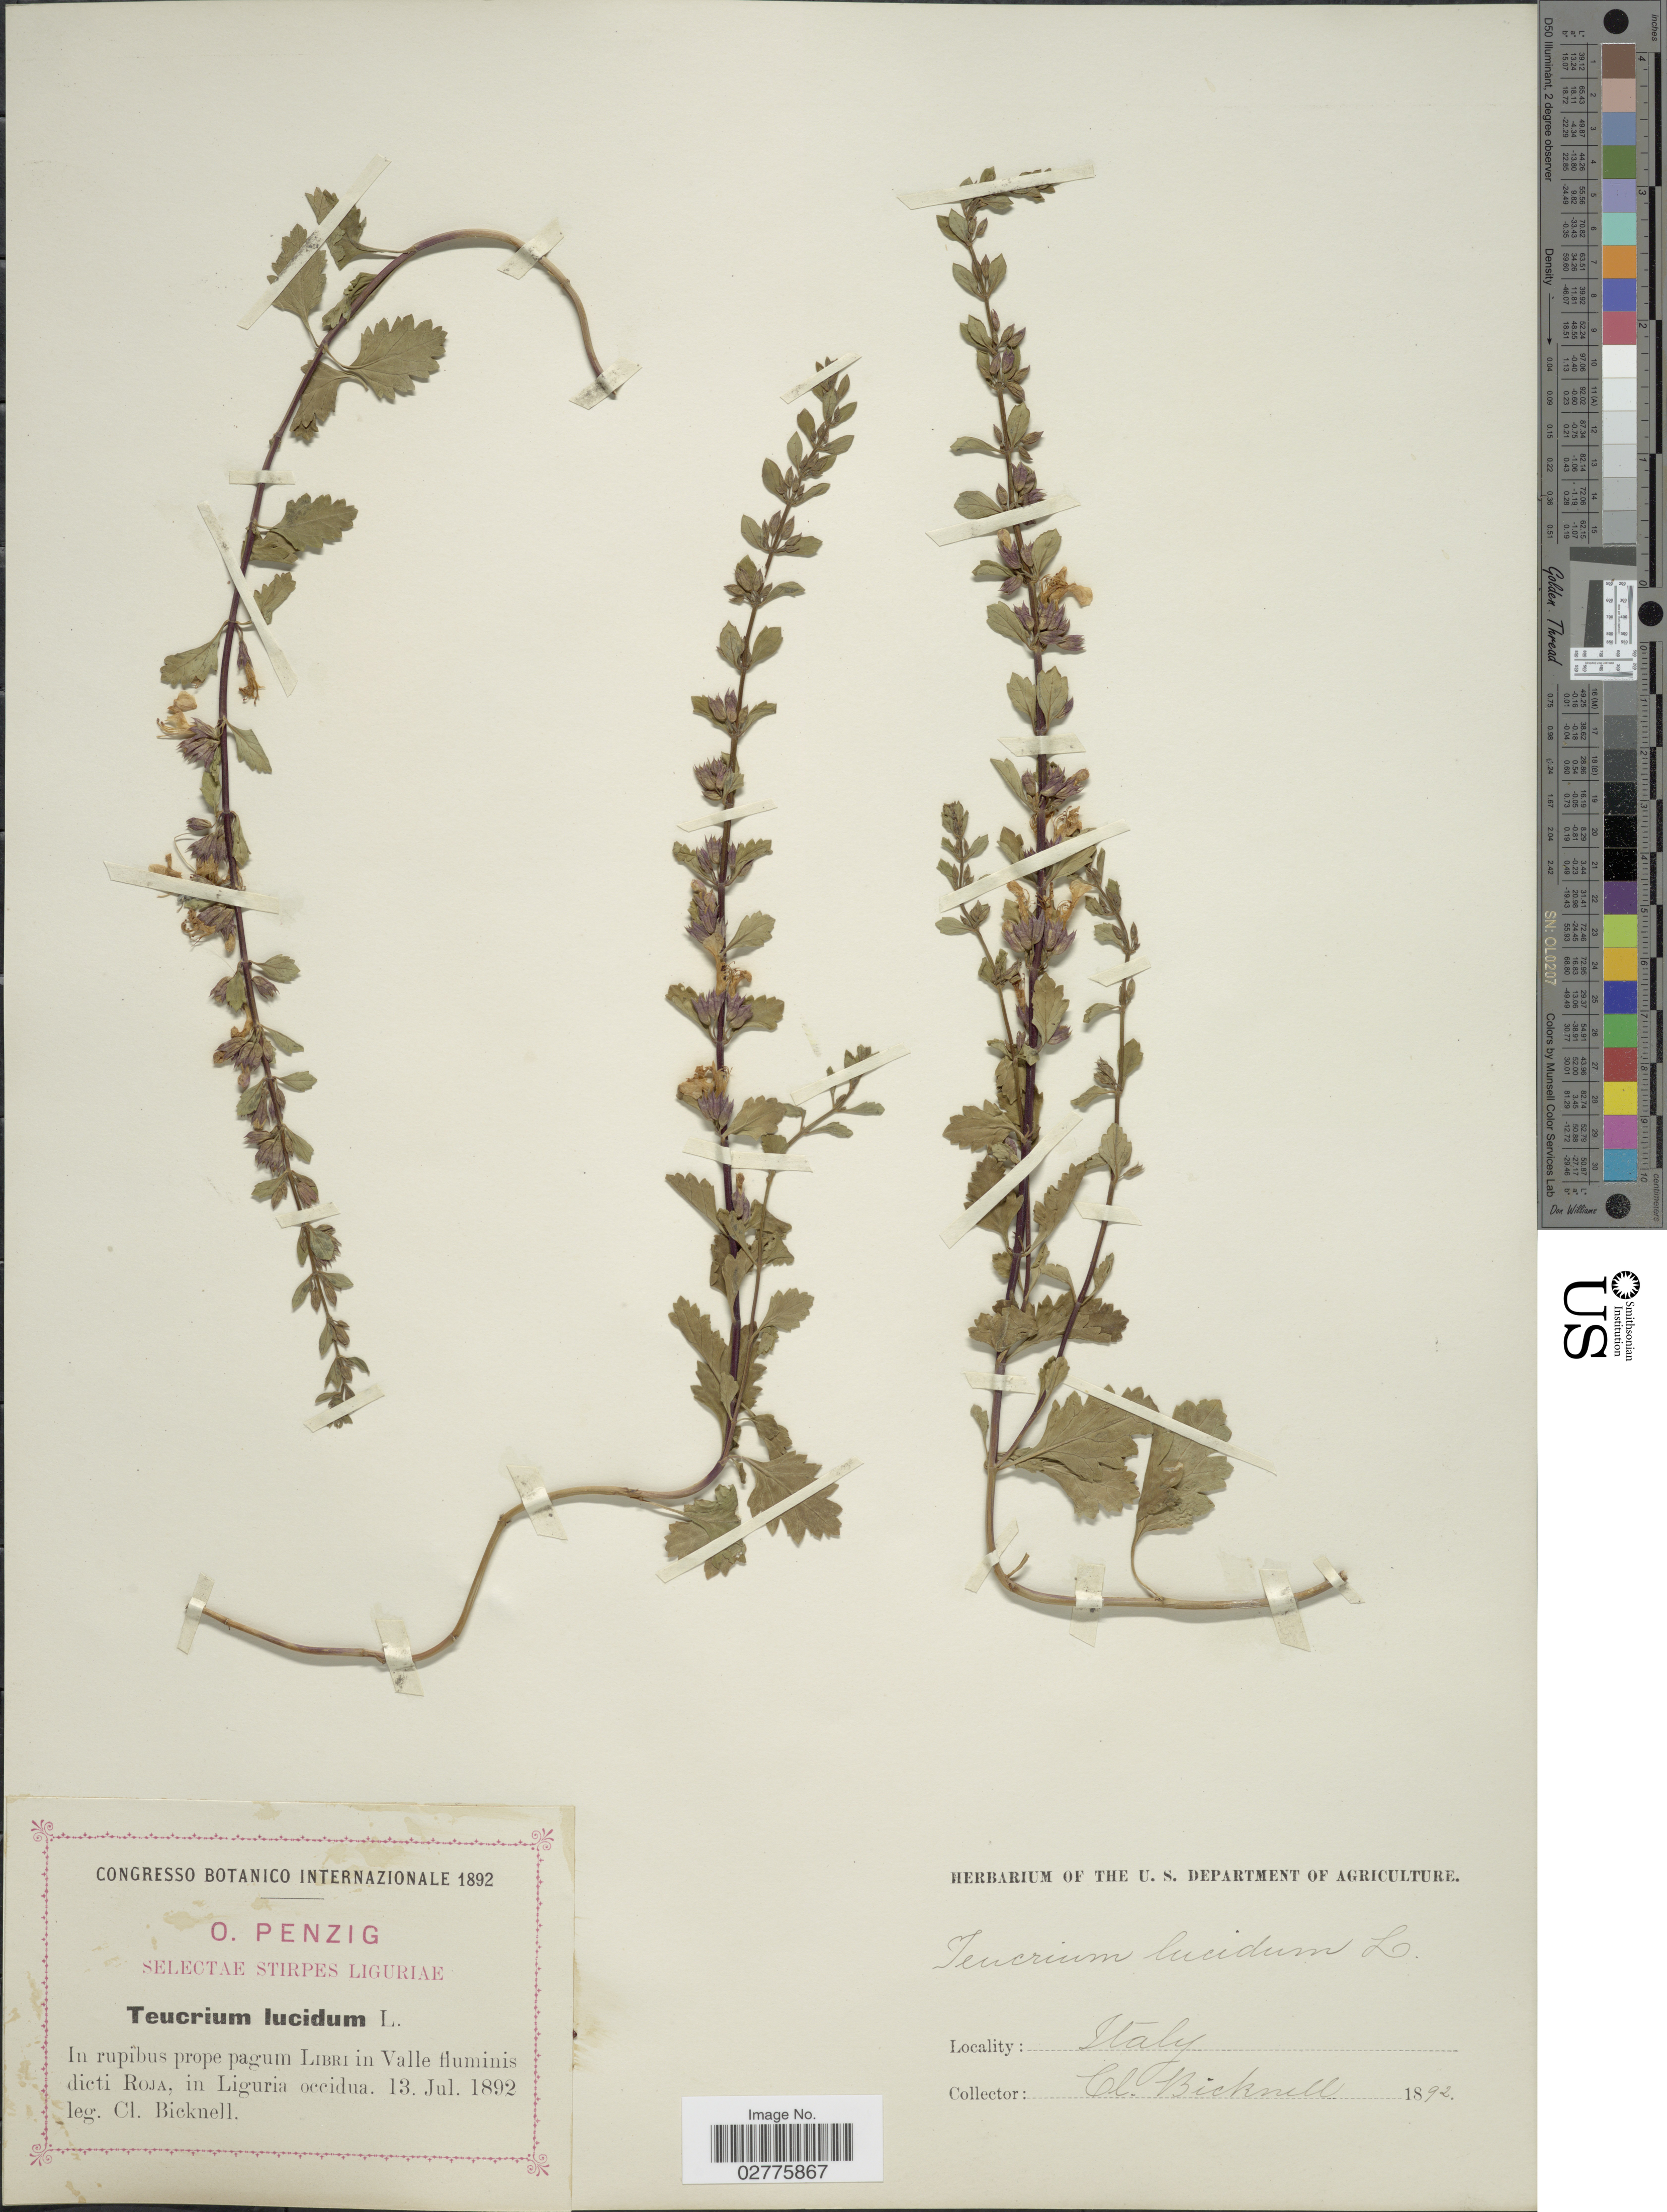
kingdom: Plantae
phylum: Tracheophyta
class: Magnoliopsida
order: Lamiales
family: Lamiaceae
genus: Teucrium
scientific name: Teucrium lucidum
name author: L.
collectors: C. Bicknell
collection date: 1892-07-13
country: Italy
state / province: Liguria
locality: In rupibus prope pagum Libri in Valle fluminis dicti Roja, in Liguira occidua.